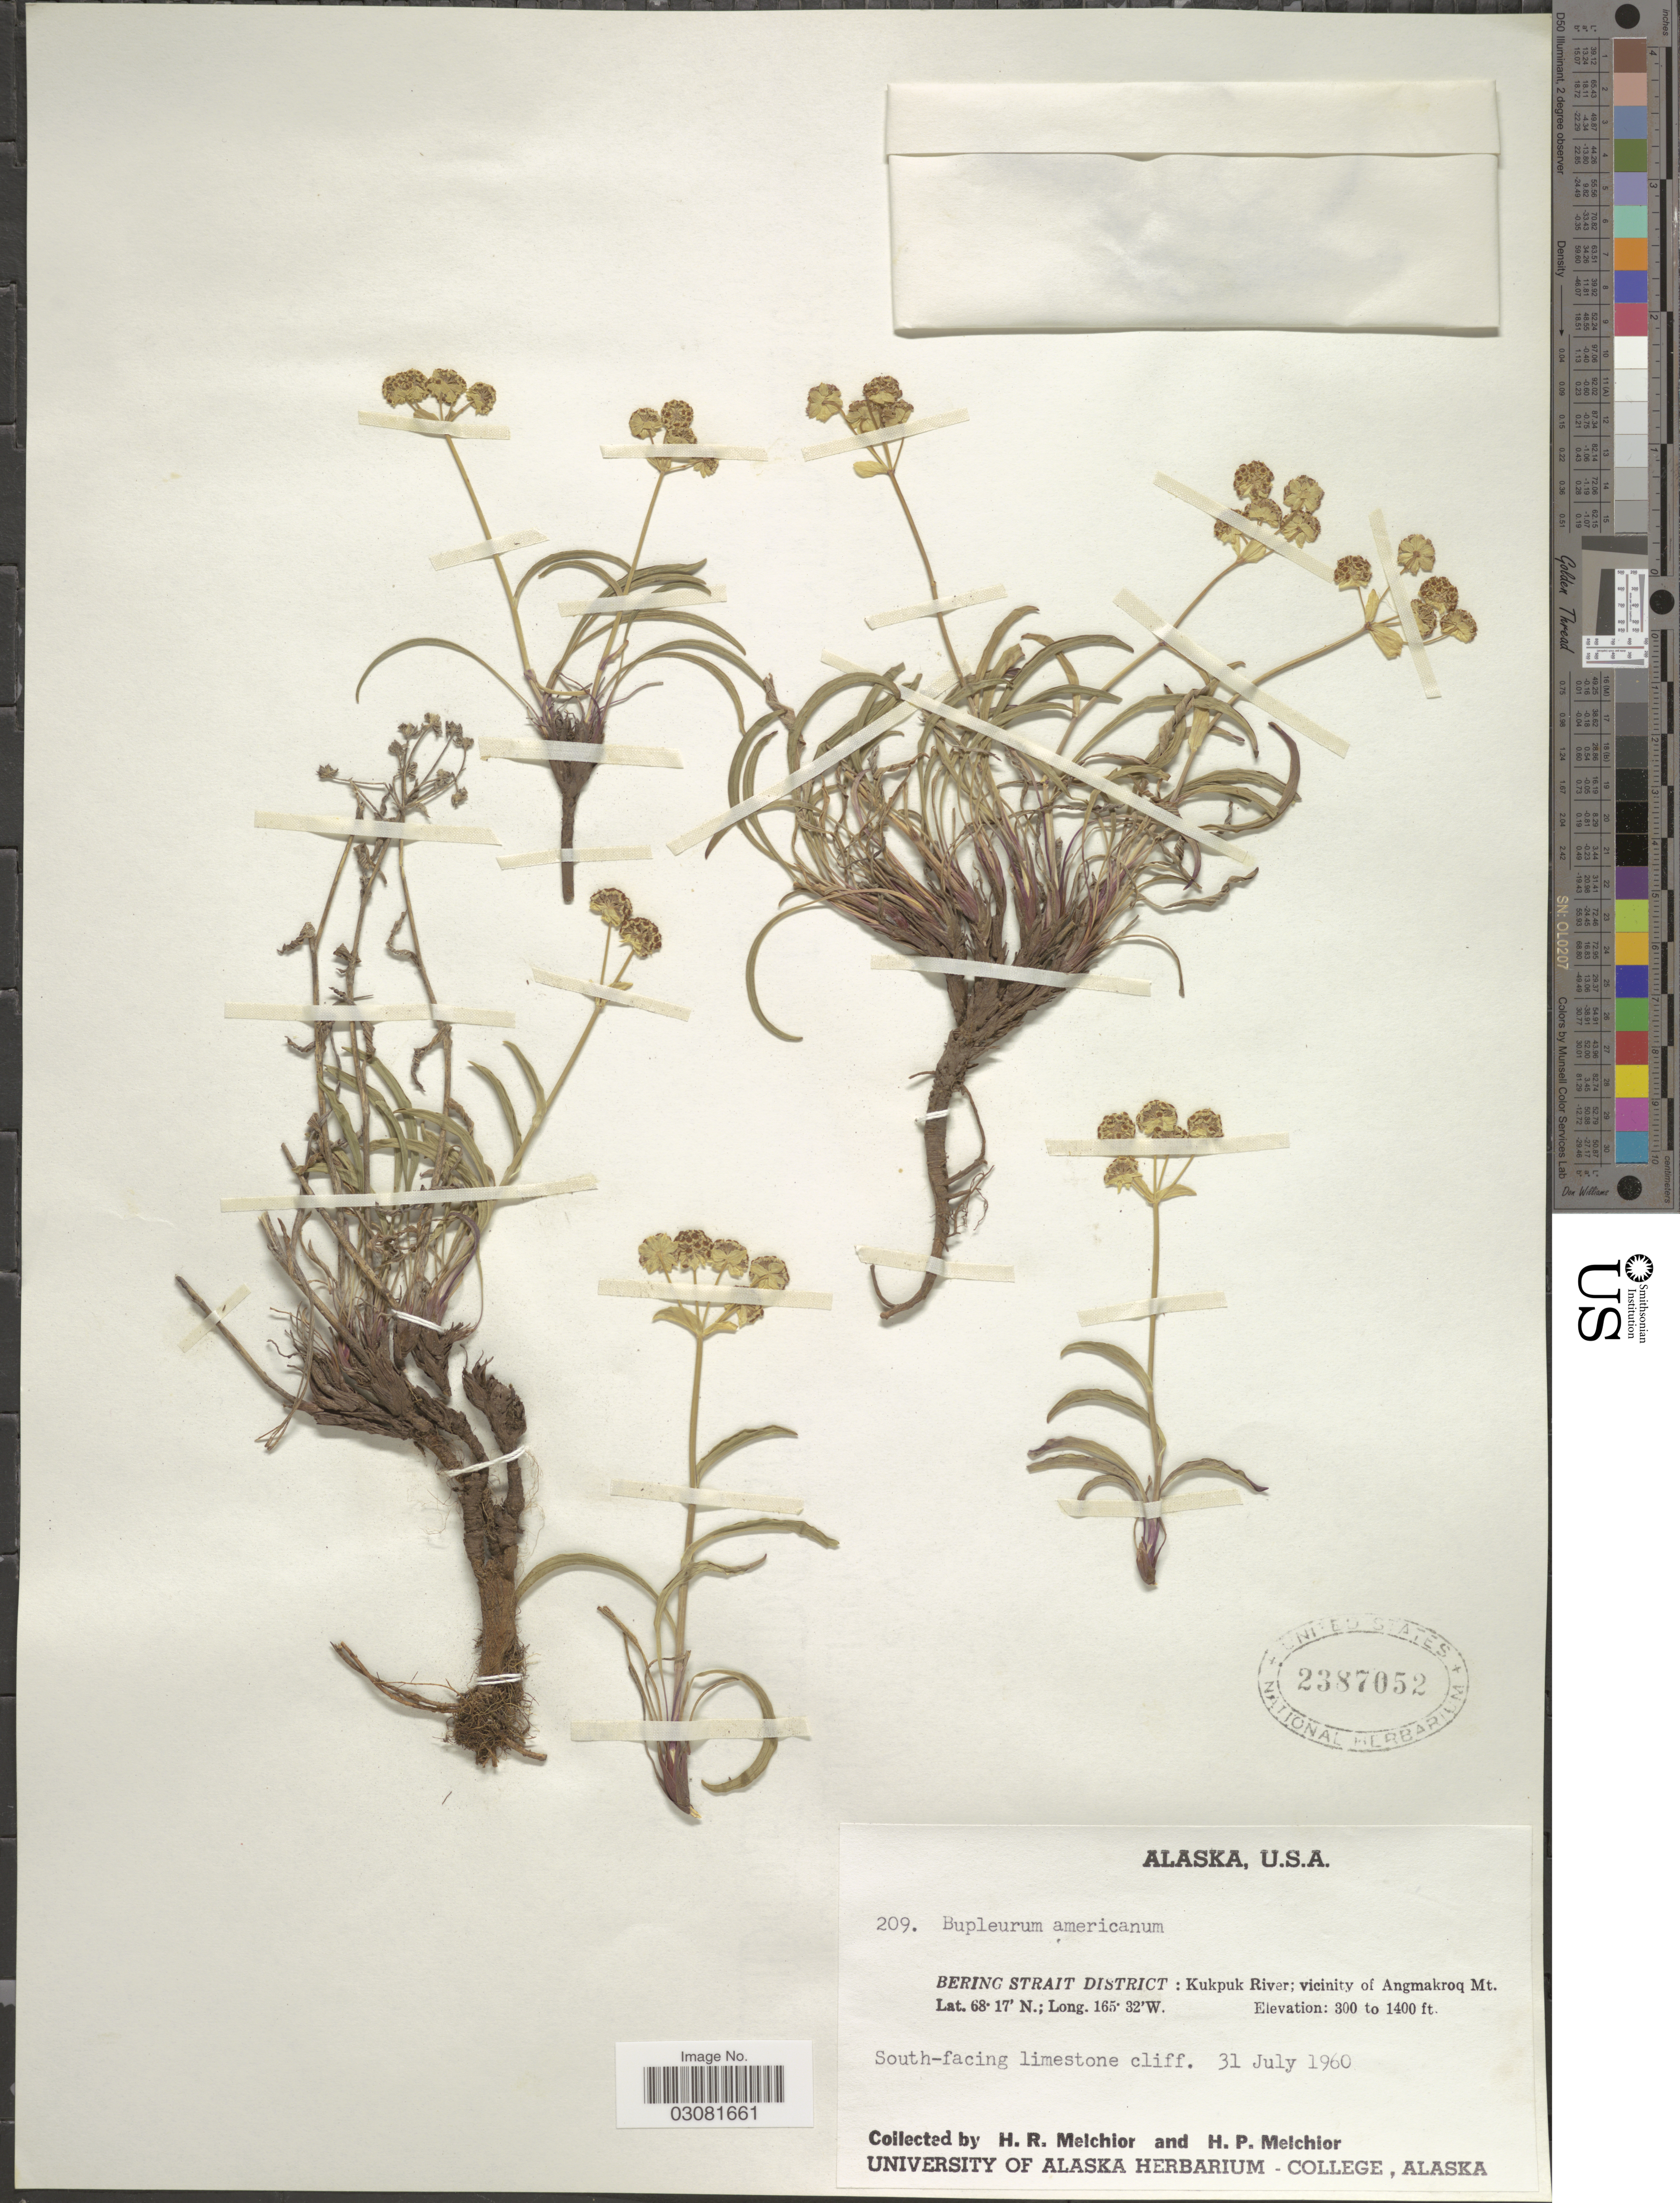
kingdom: Plantae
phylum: Tracheophyta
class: Magnoliopsida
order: Apiales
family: Apiaceae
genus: Bupleurum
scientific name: Bupleurum americanum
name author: J.M. Coult. & Rose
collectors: H. R. Melchior & H. P. Melchior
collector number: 209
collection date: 1960-07-31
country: United States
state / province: Alaska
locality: Bering Strait District: Kukpuk River; vicinity of Angmakroq Mt.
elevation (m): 91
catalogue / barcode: US 2387052